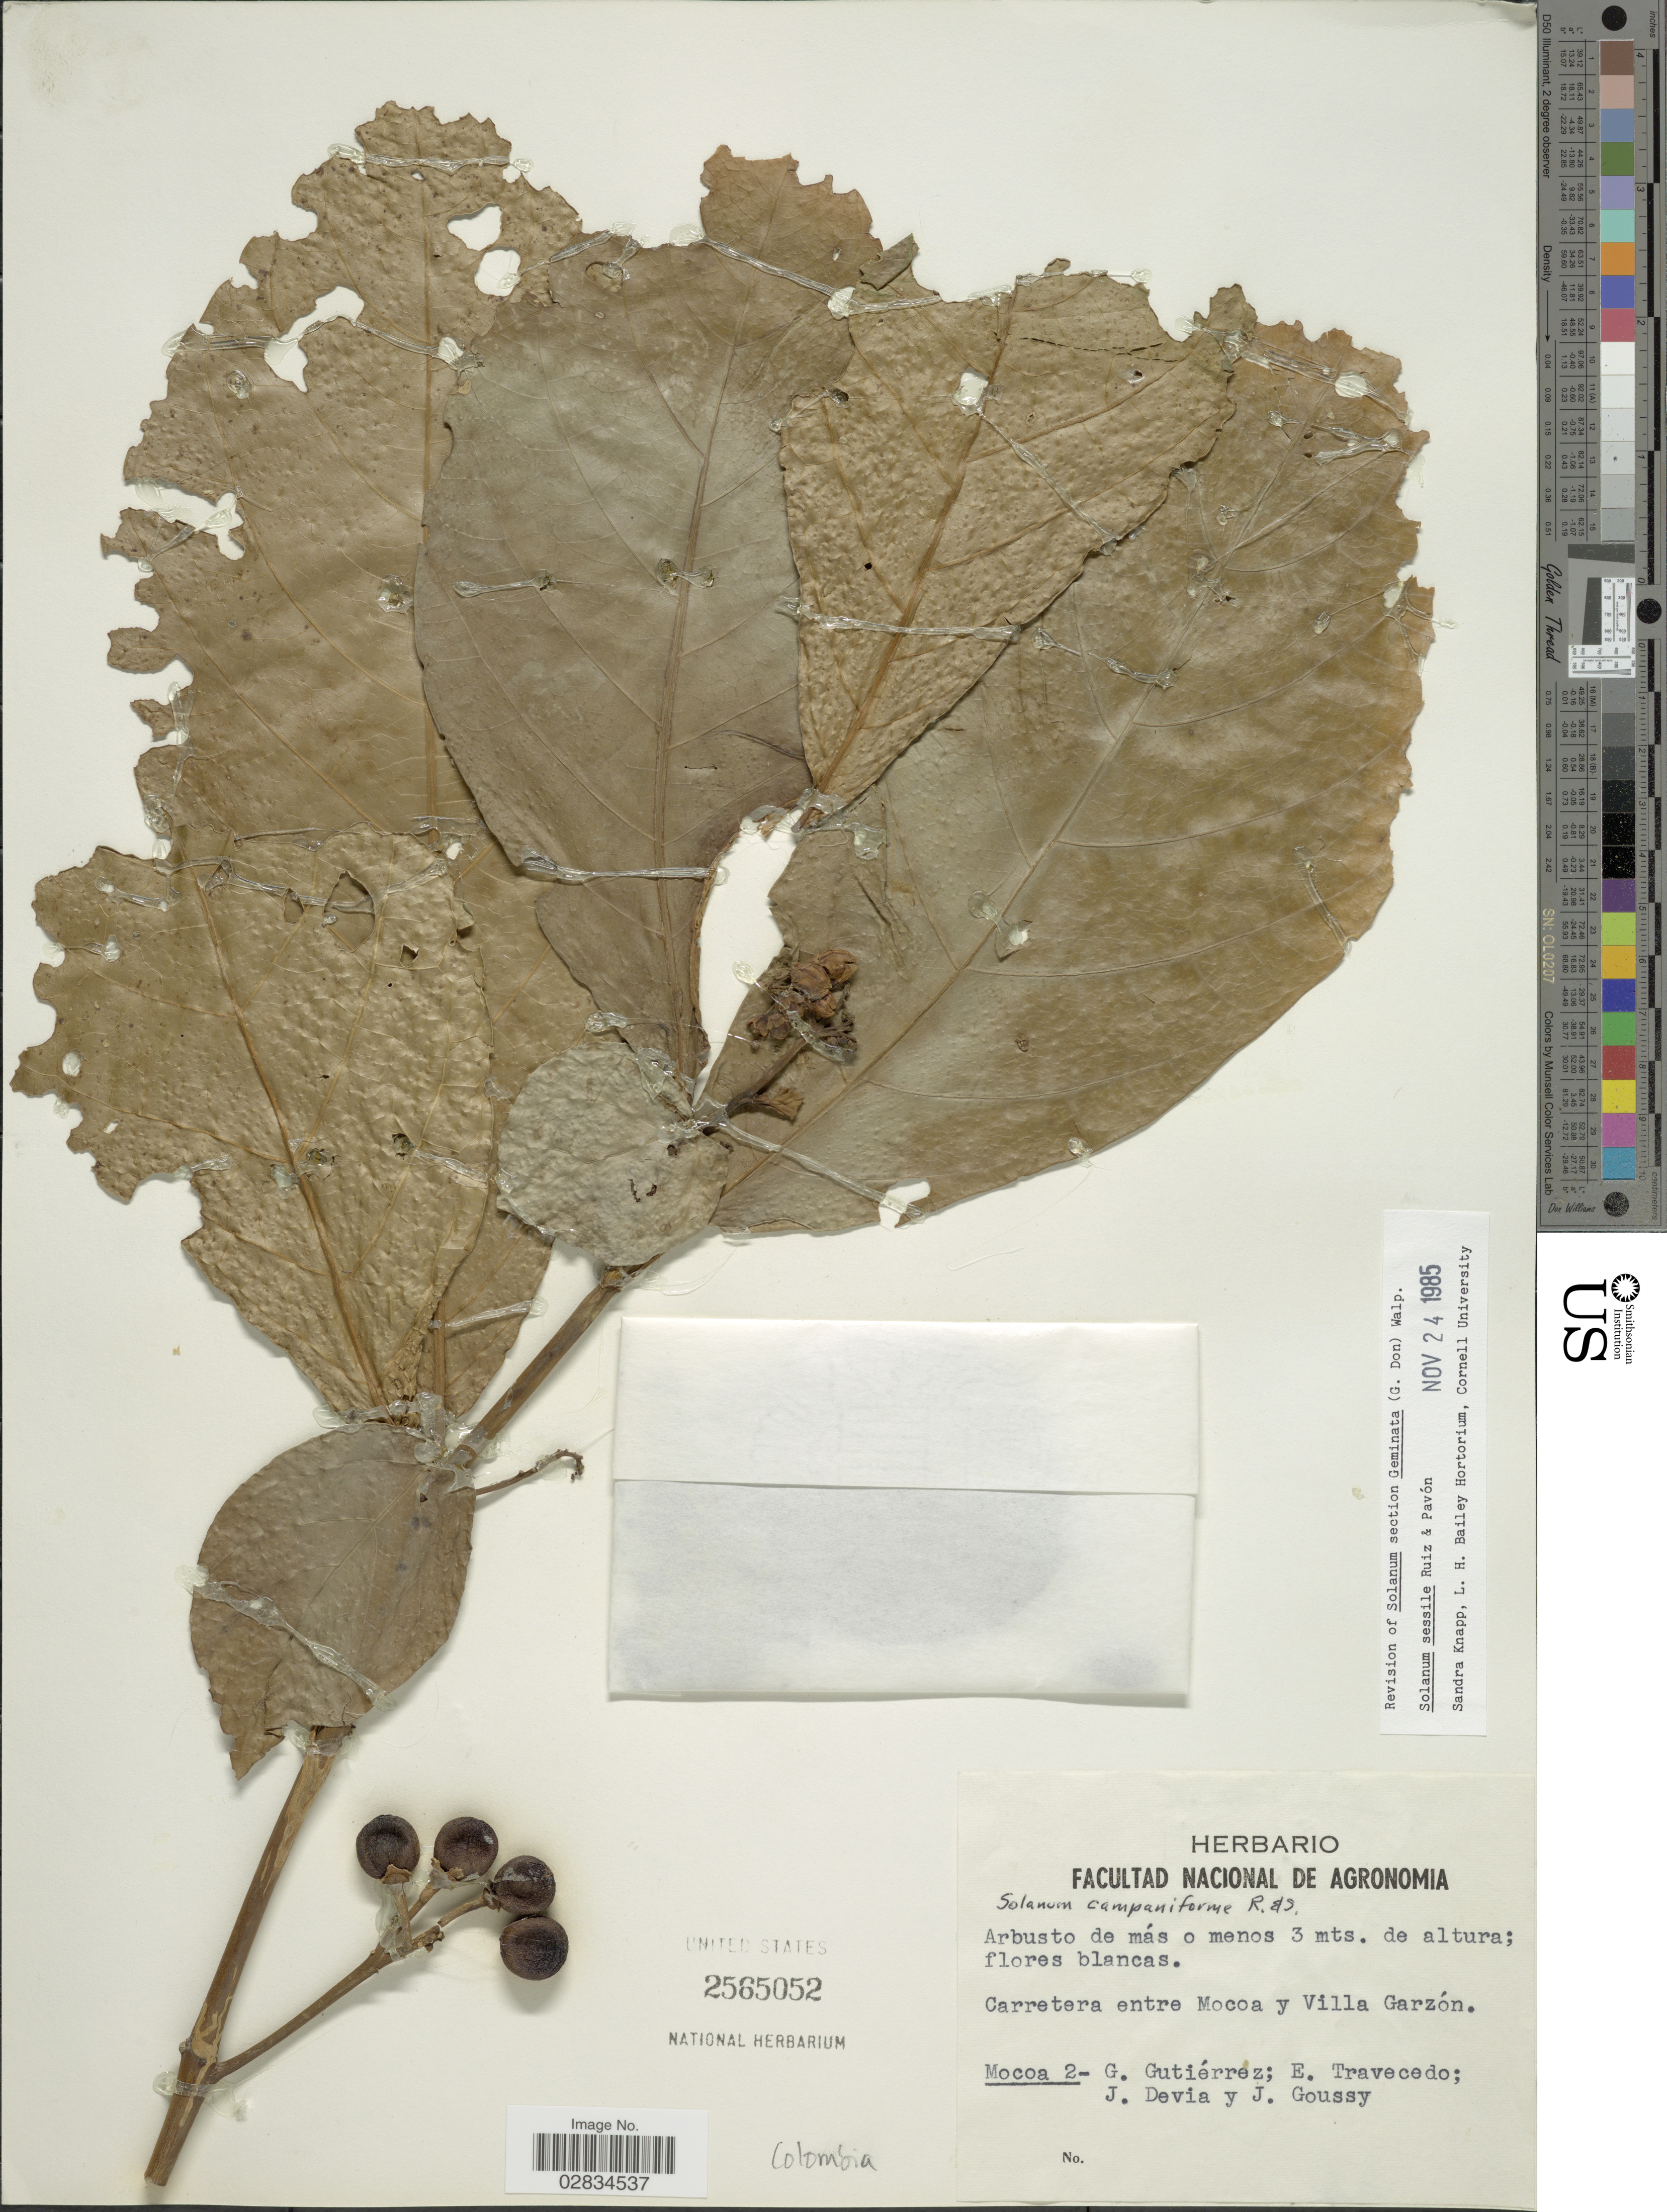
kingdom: Plantae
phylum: Tracheophyta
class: Magnoliopsida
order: Solanales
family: Solanaceae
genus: Solanum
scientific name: Solanum sessile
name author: Ruiz & Pav.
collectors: G. Gutiérrez, E. Travecedo, J. Devia & J. Goussy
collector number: Mocoa2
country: Colombia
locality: Carretera entre Mocoa y Villa Garzón.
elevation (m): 3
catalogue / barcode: US 2565052